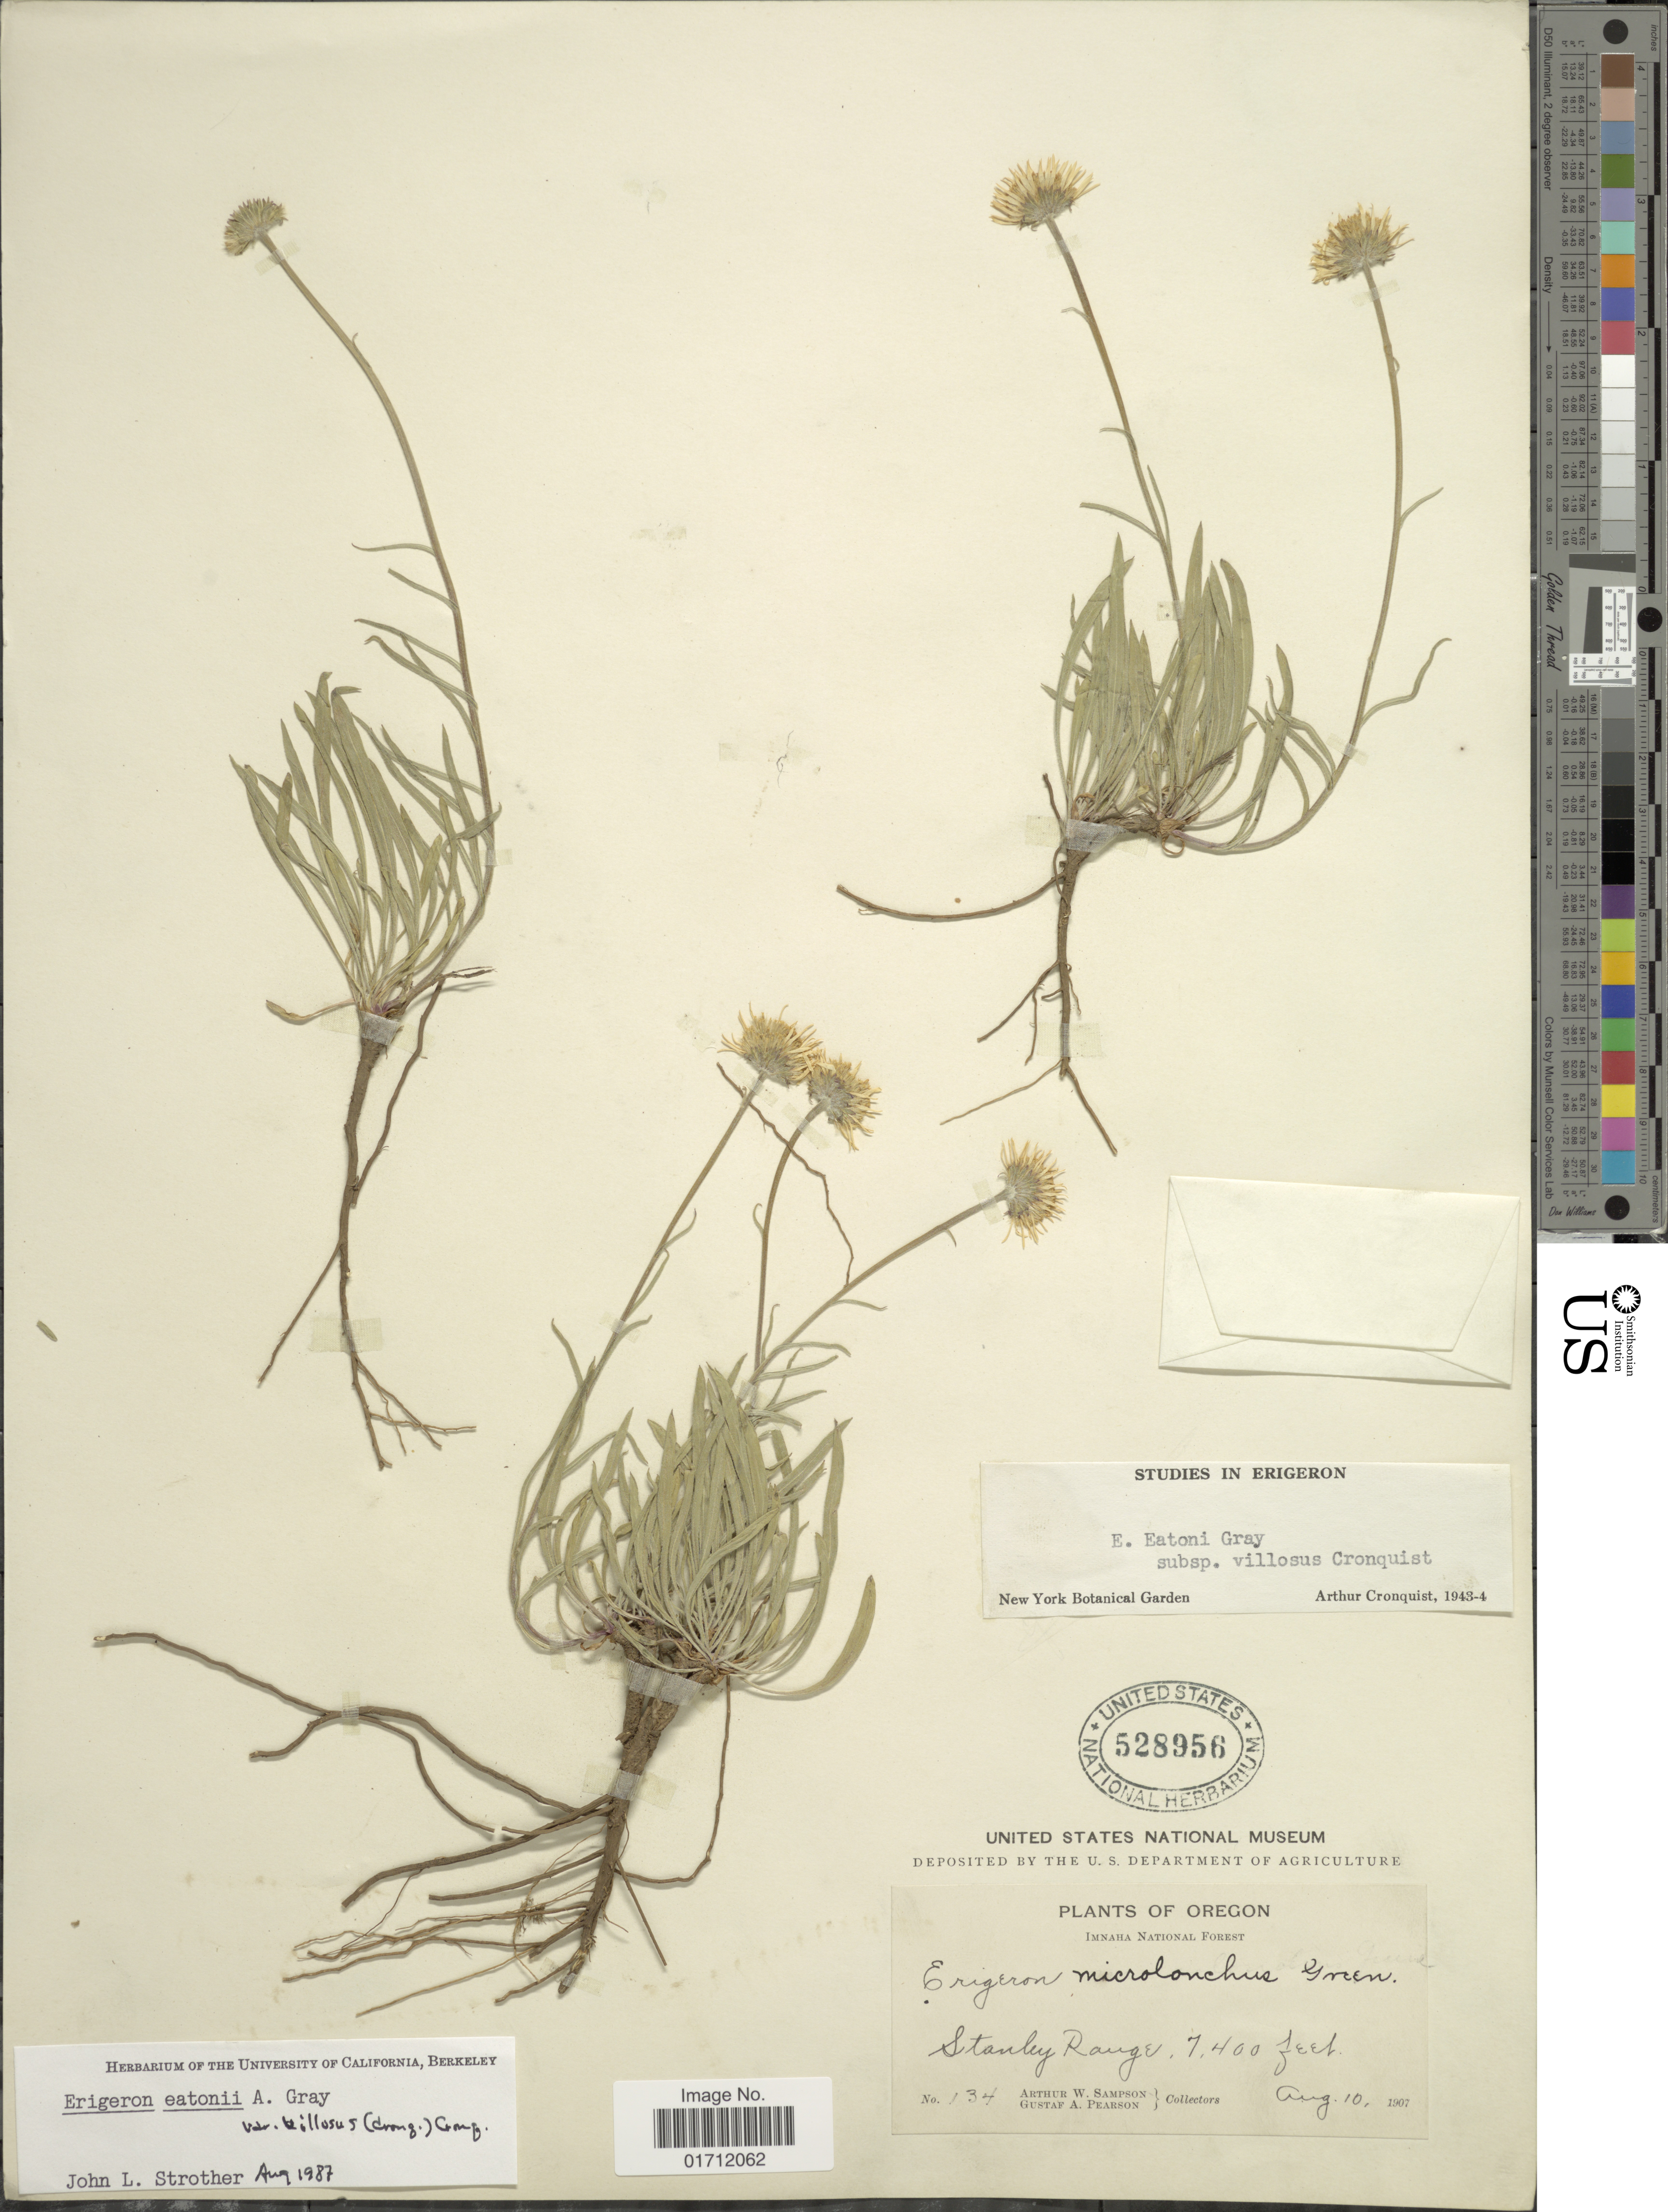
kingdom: Plantae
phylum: Tracheophyta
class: Magnoliopsida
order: Asterales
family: Asteraceae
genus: Erigeron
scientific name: Erigeron eatonii var. villosus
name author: (Cronq.) Cronq.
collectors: A. Sampson & G. A. Pearson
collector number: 134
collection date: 1907-08-10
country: United States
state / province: Oregon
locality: Imnaha National Forest, Stanley Range.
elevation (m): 2256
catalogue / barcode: US 528956